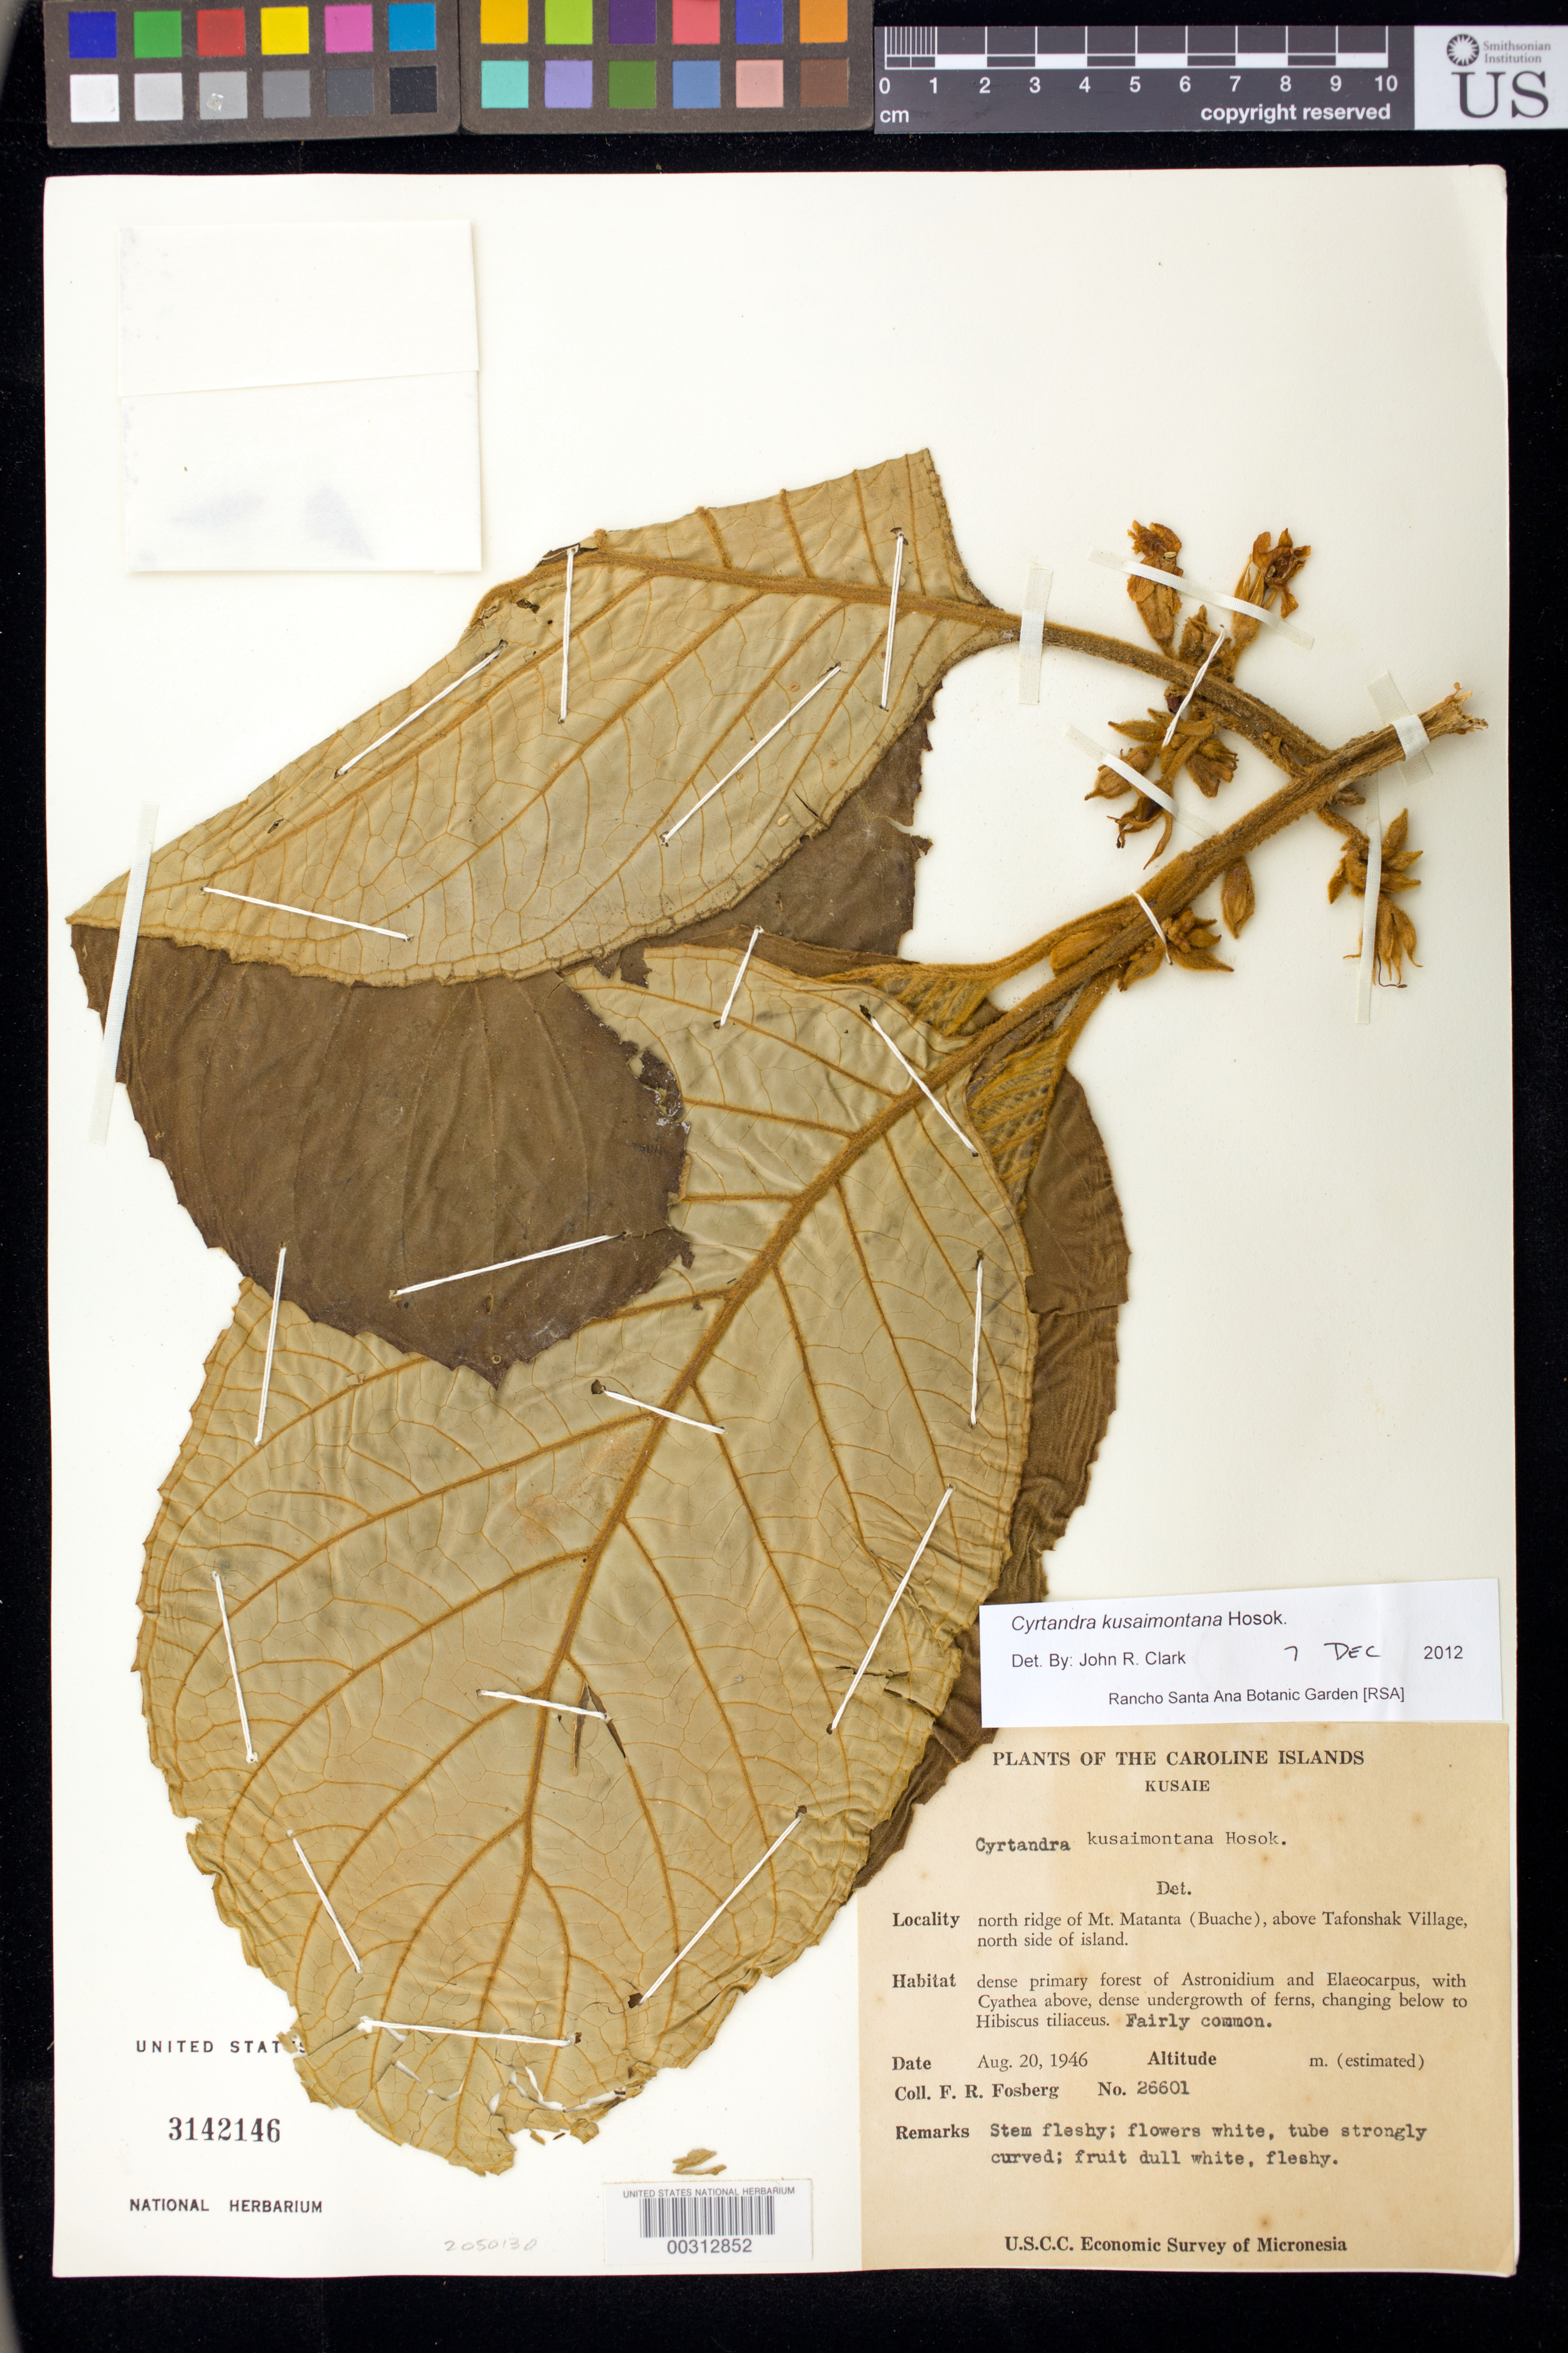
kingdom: Plantae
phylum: Tracheophyta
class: Magnoliopsida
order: Lamiales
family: Gesneriaceae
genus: Cyrtandra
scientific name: Cyrtandra kusaimontana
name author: Hosok.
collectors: F. R. Fosberg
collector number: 26601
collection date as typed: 20 Aug 1946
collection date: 1946-08-20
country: Palau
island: Kusaie I.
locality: Mt matanta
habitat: Primary forest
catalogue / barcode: US 3142146